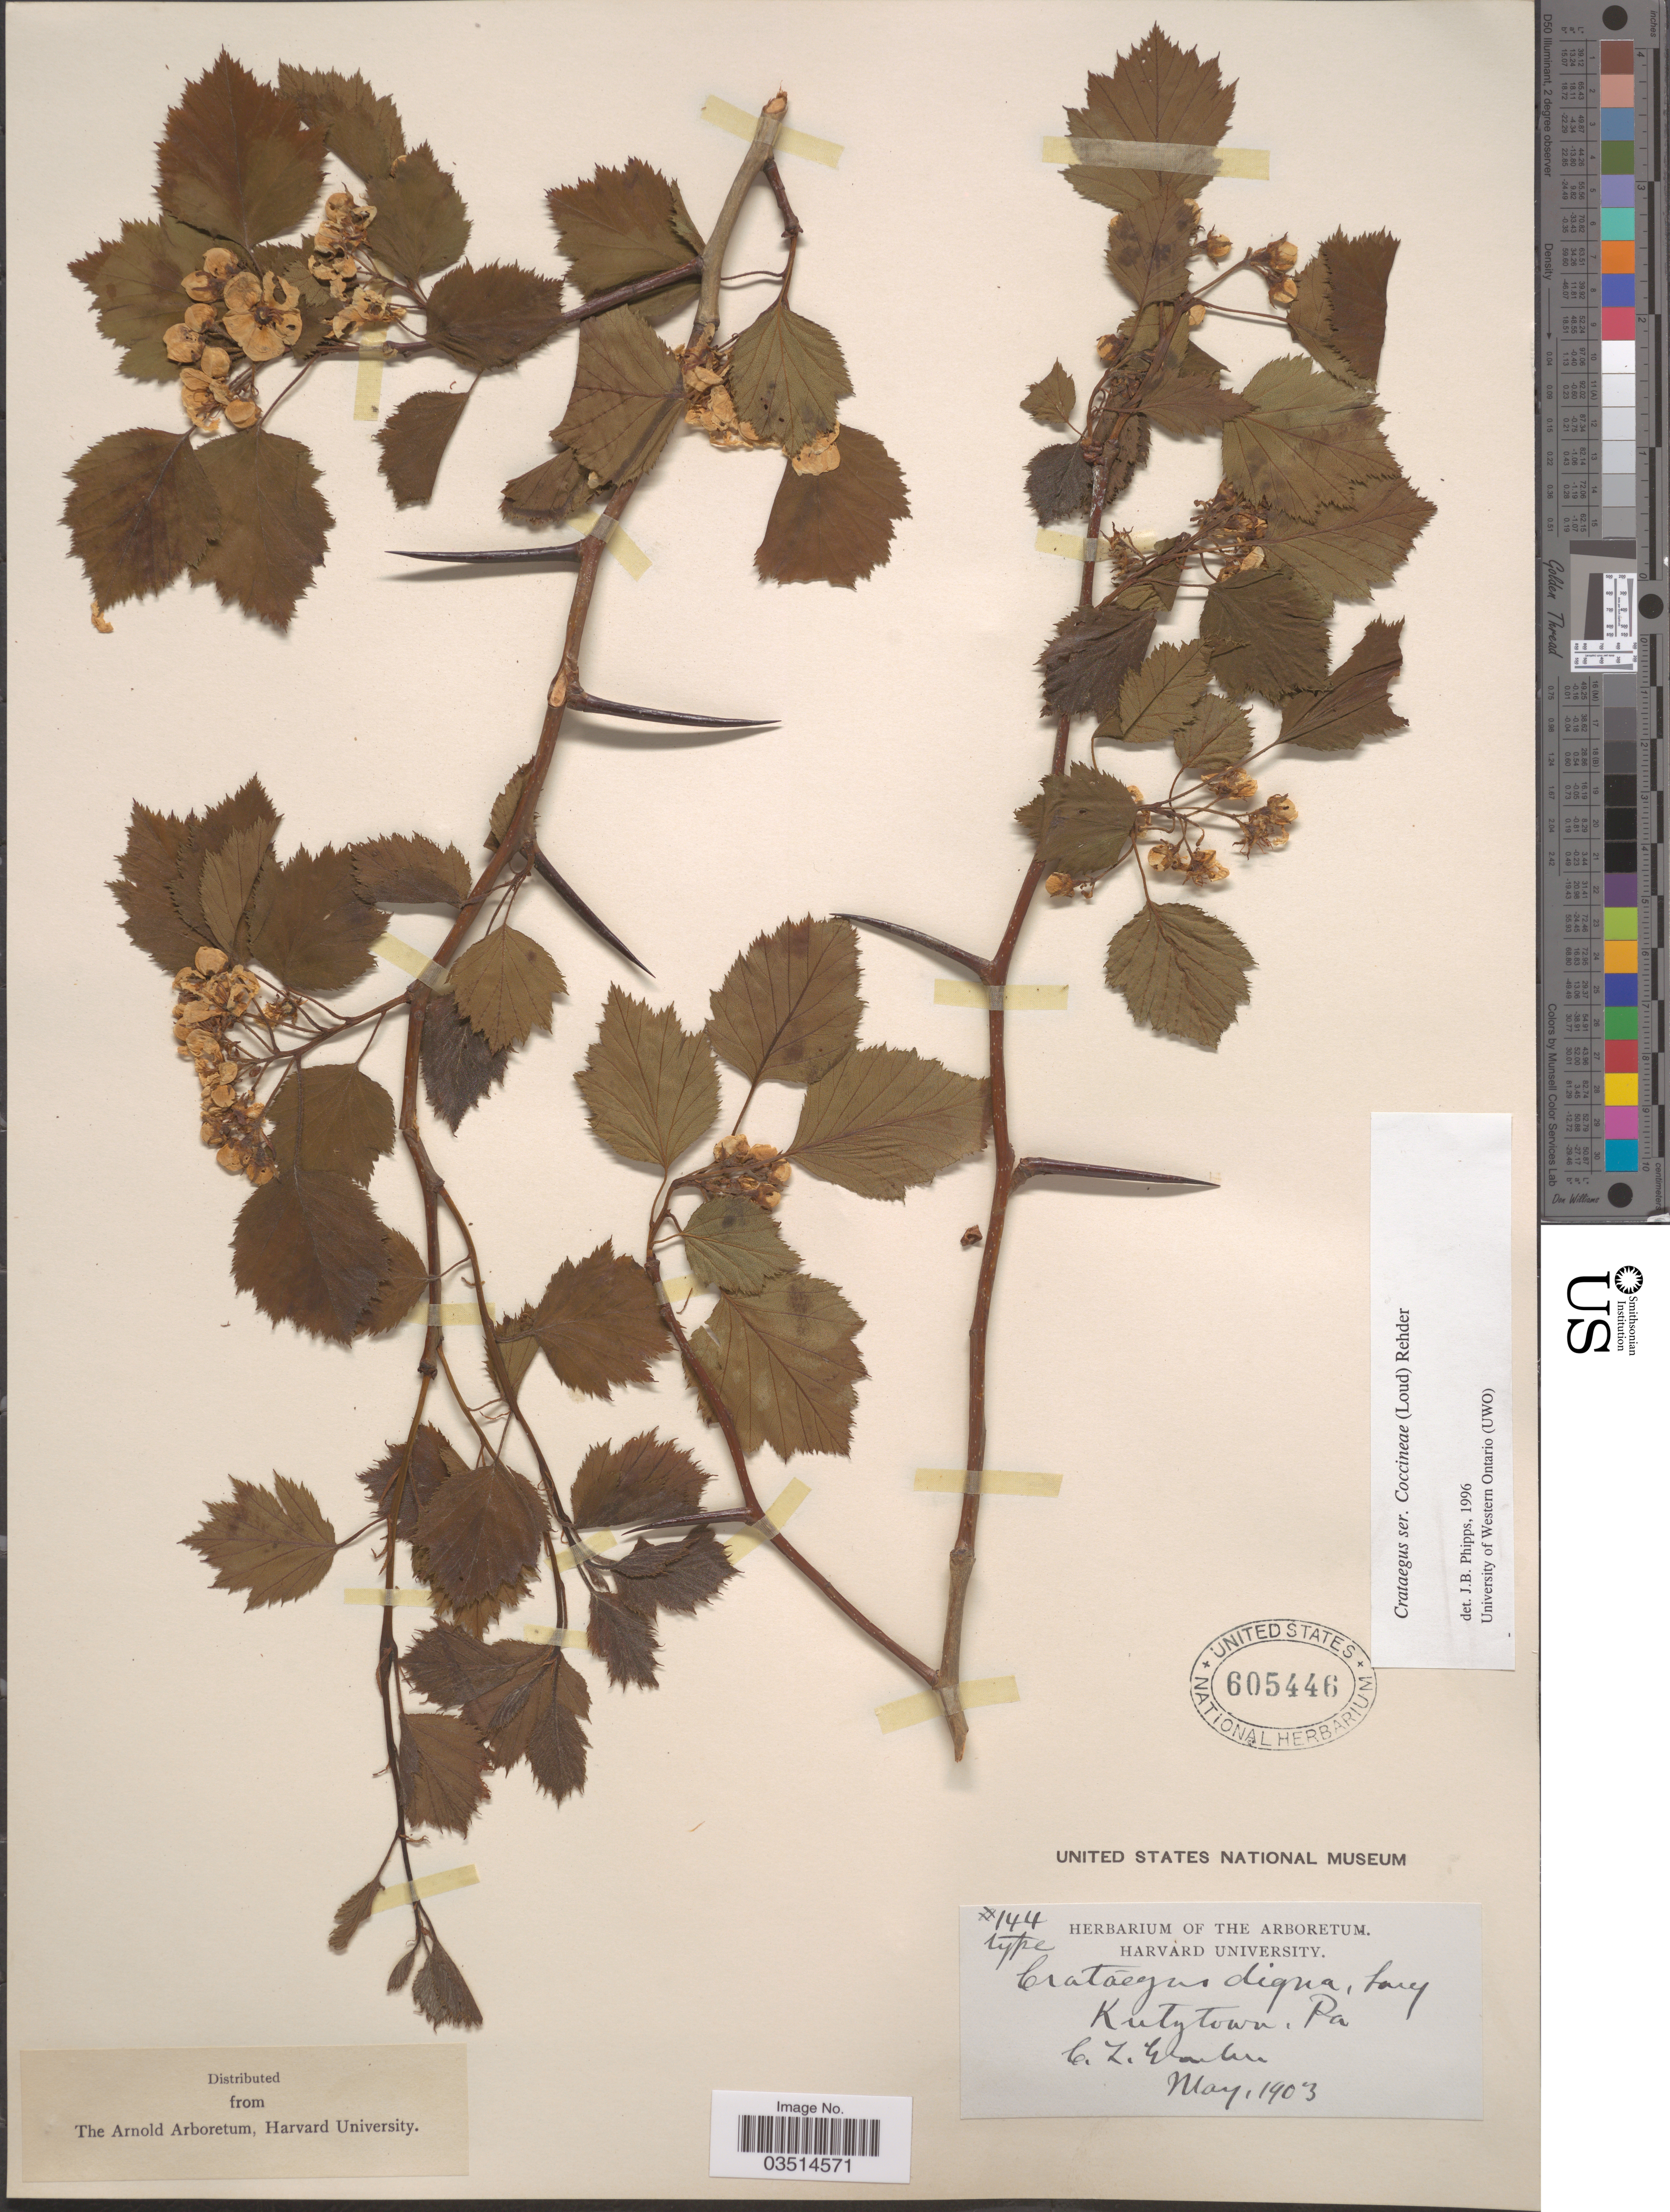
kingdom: Plantae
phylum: Tracheophyta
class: Magnoliopsida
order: Rosales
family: Rosaceae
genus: Crataegus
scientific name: Crataegus digna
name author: Sarg.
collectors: C. Gruber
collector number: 144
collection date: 1903-05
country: United States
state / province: Pennsylvania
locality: Kutztown.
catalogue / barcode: US 605446